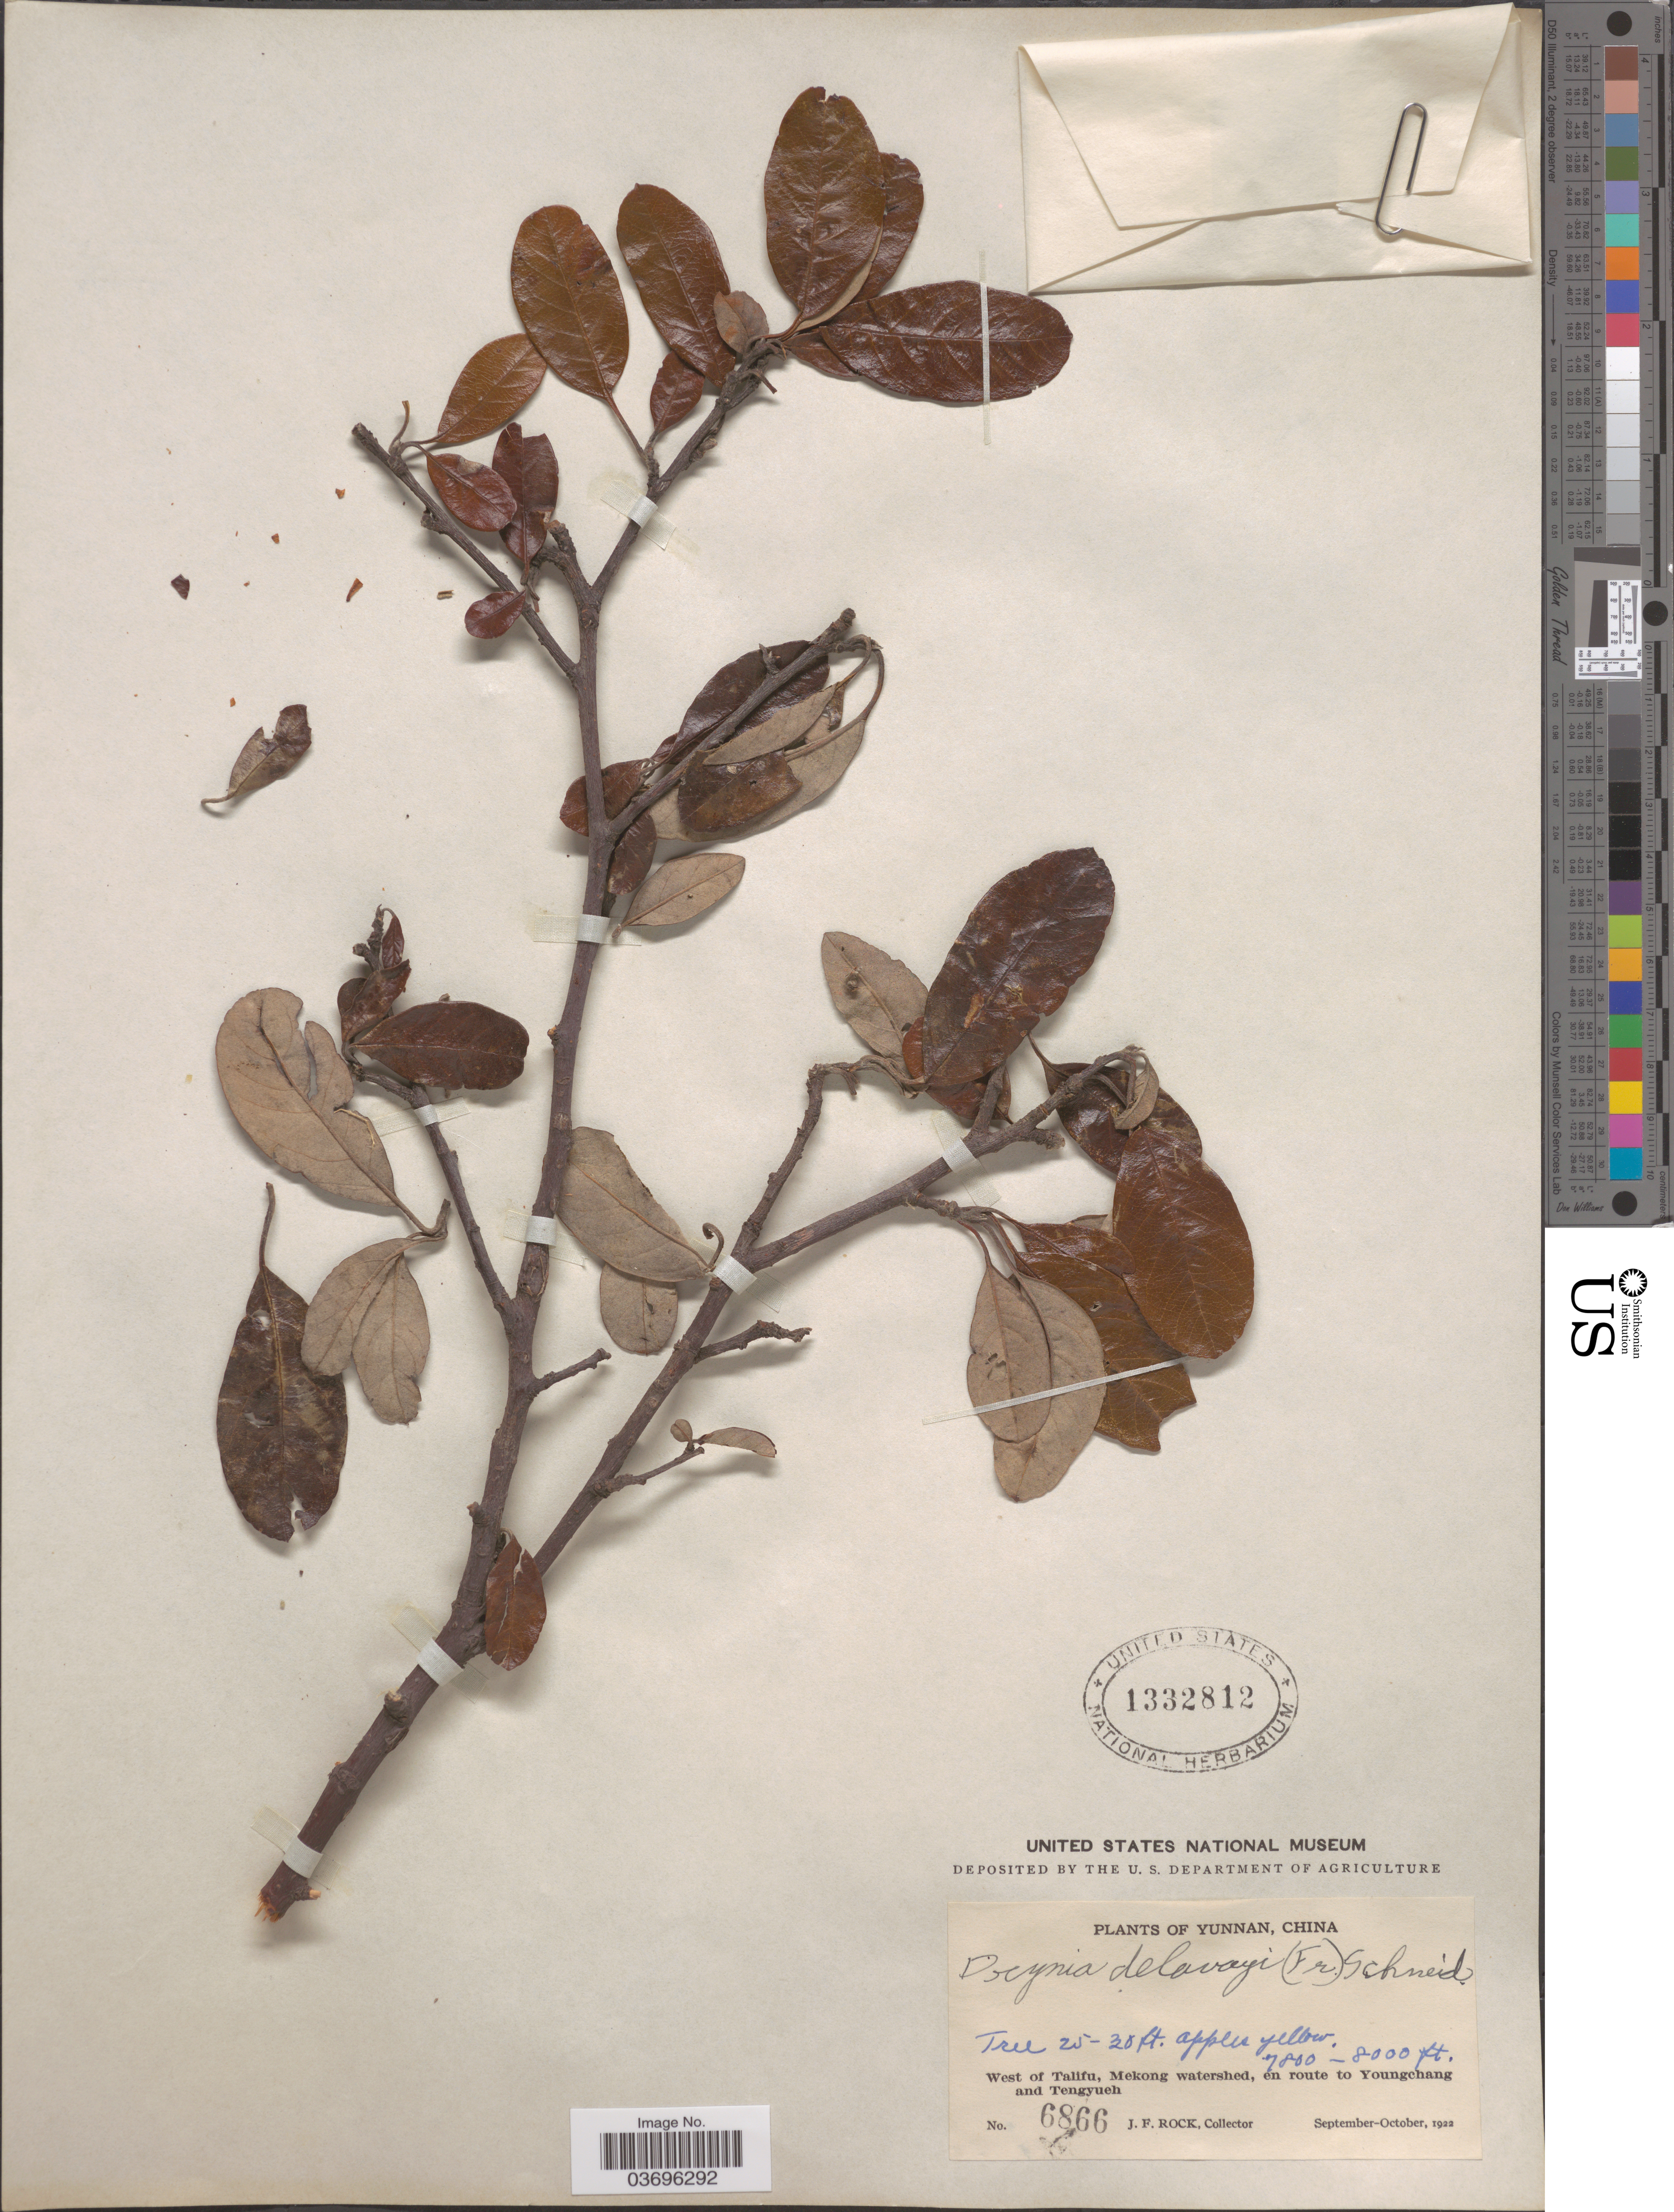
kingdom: Plantae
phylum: Tracheophyta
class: Magnoliopsida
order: Rosales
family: Rosaceae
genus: Docynia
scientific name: Docynia delavayi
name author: C.K. Schneid.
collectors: J. Rock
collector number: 6866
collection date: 1922-09/1922-10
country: China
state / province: Yunnan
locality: West of Talifu, Mekong watershed, en route to Youngchang and Tengyueh.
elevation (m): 2377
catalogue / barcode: US 1332812